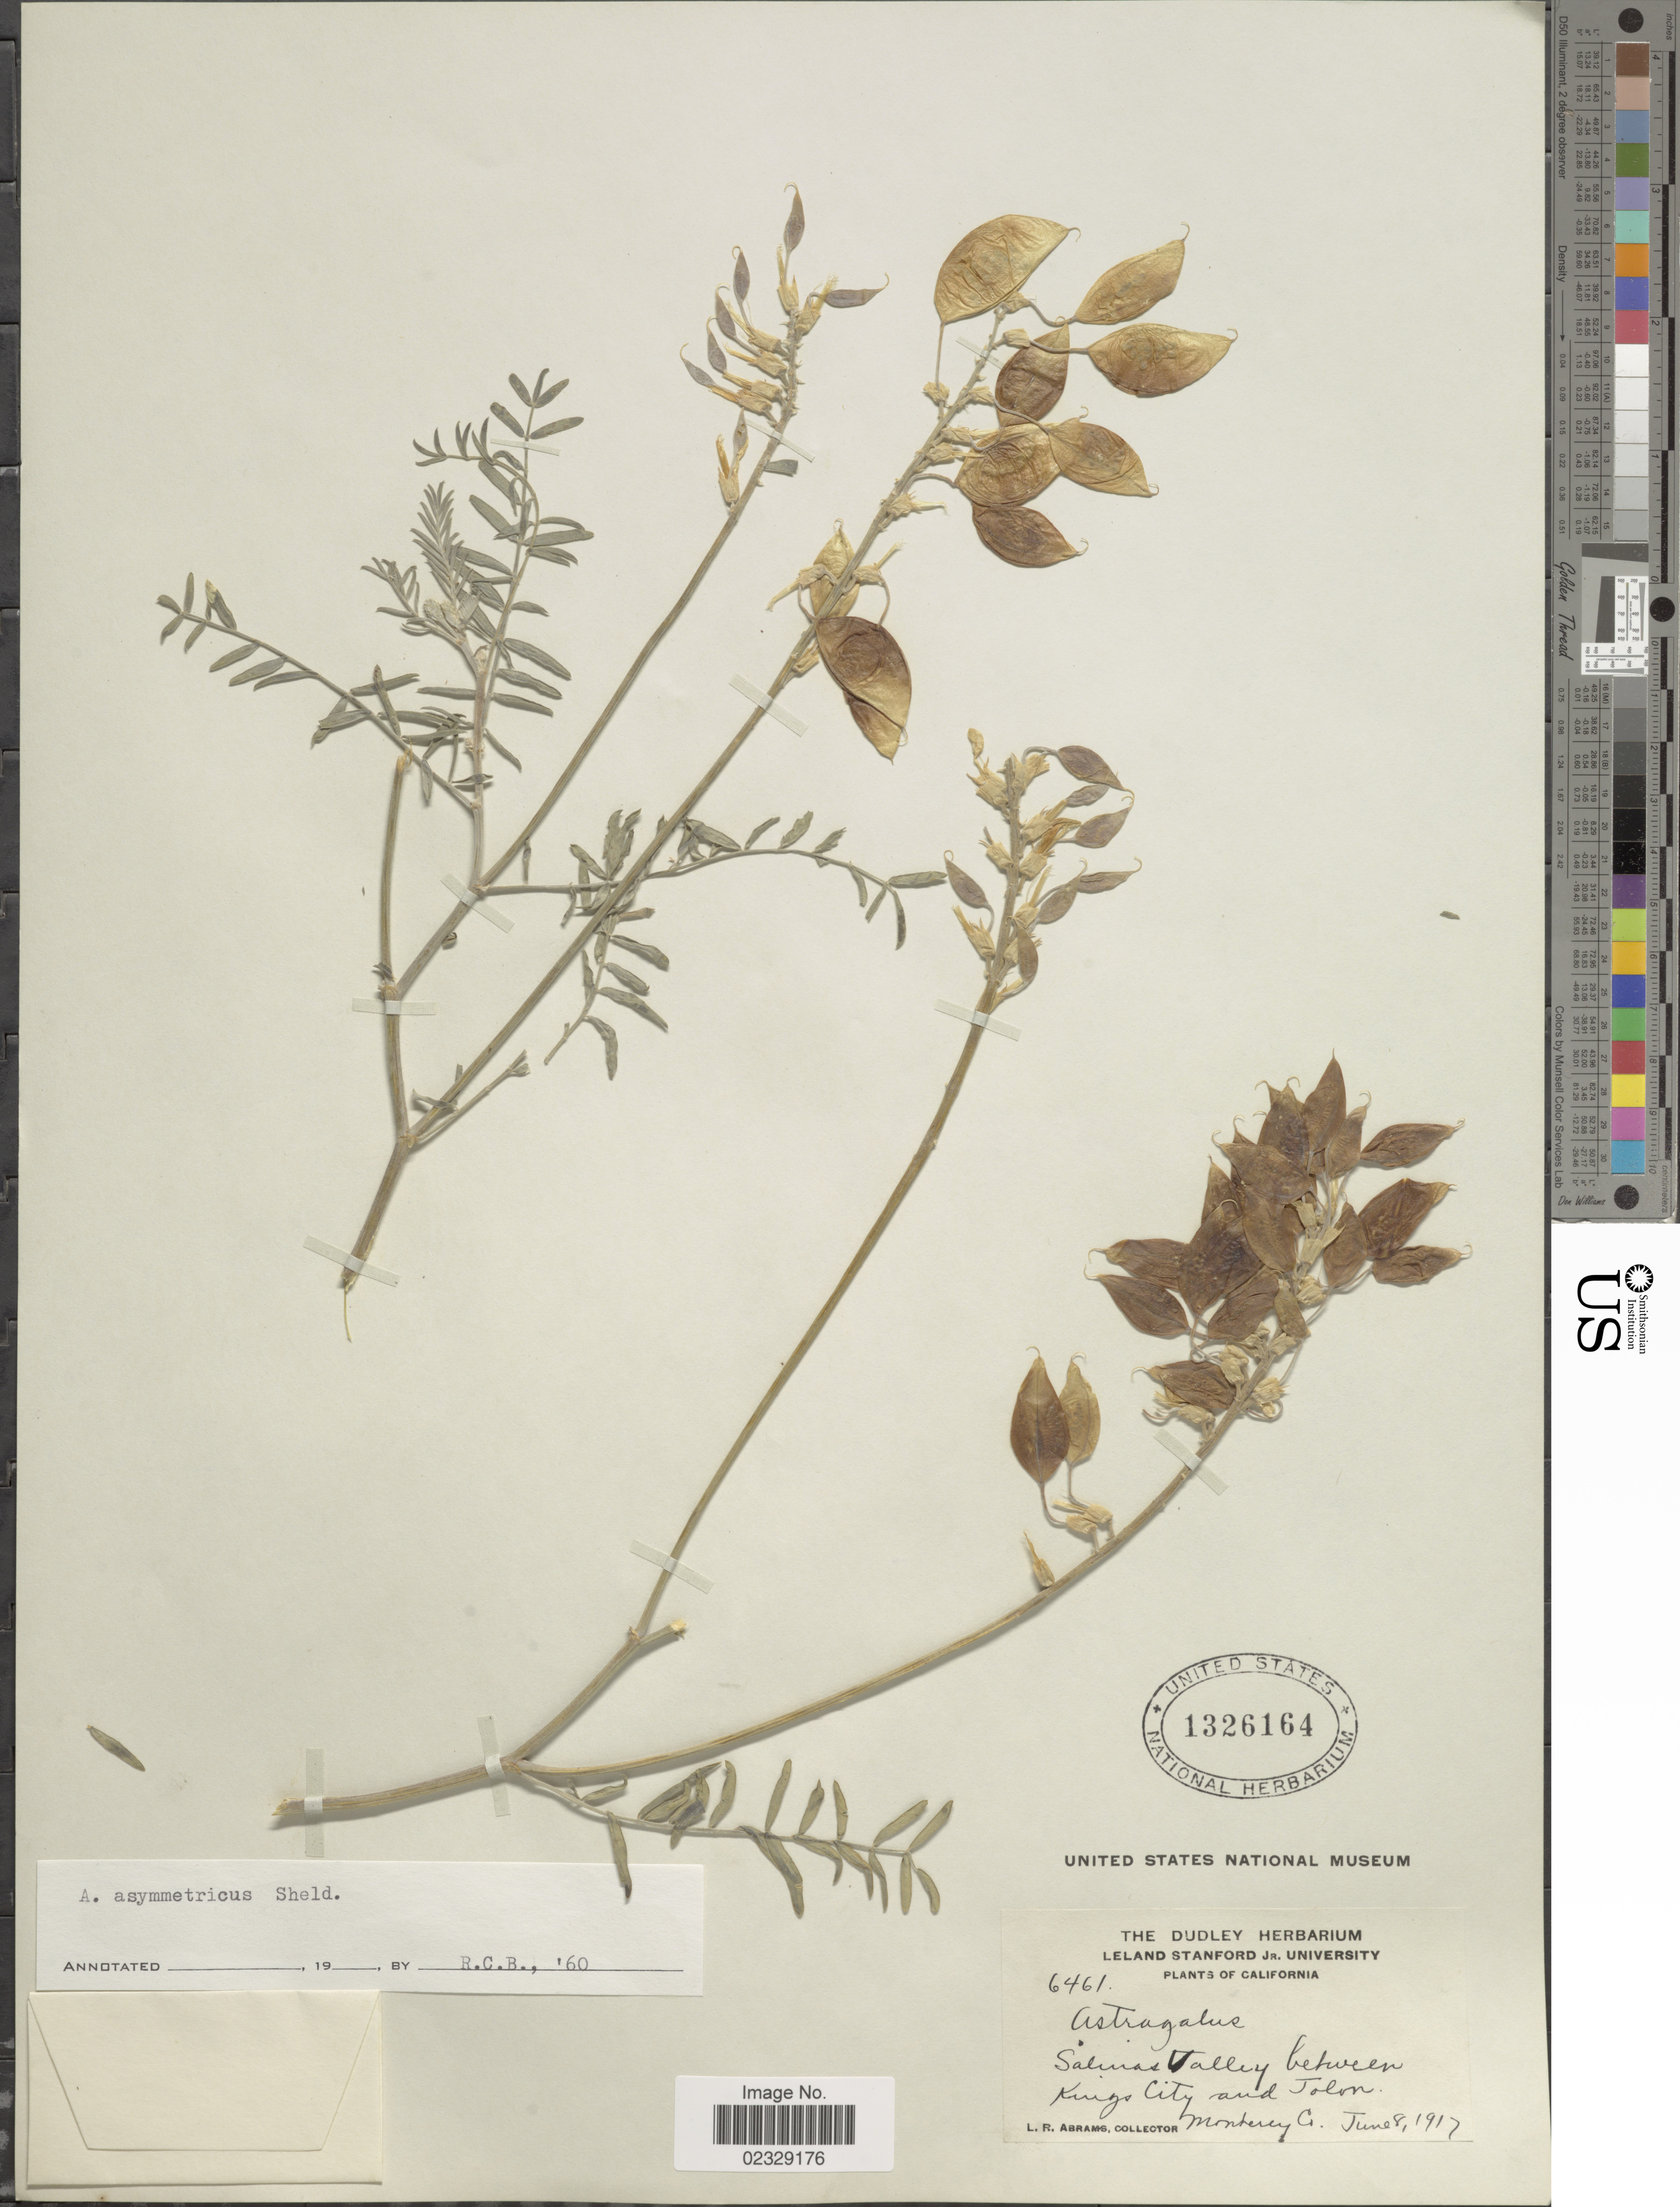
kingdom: Plantae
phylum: Tracheophyta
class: Magnoliopsida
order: Fabales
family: Fabaceae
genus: Astragalus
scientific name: Astragalus asymmetricus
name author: E. Sheld.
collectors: L. Abrams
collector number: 6461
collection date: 1917-06-08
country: United States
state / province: California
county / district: Monterey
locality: Salinas Valley between Kings City and Jolon, Monterey C. [unsure placement]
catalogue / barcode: US 1326164